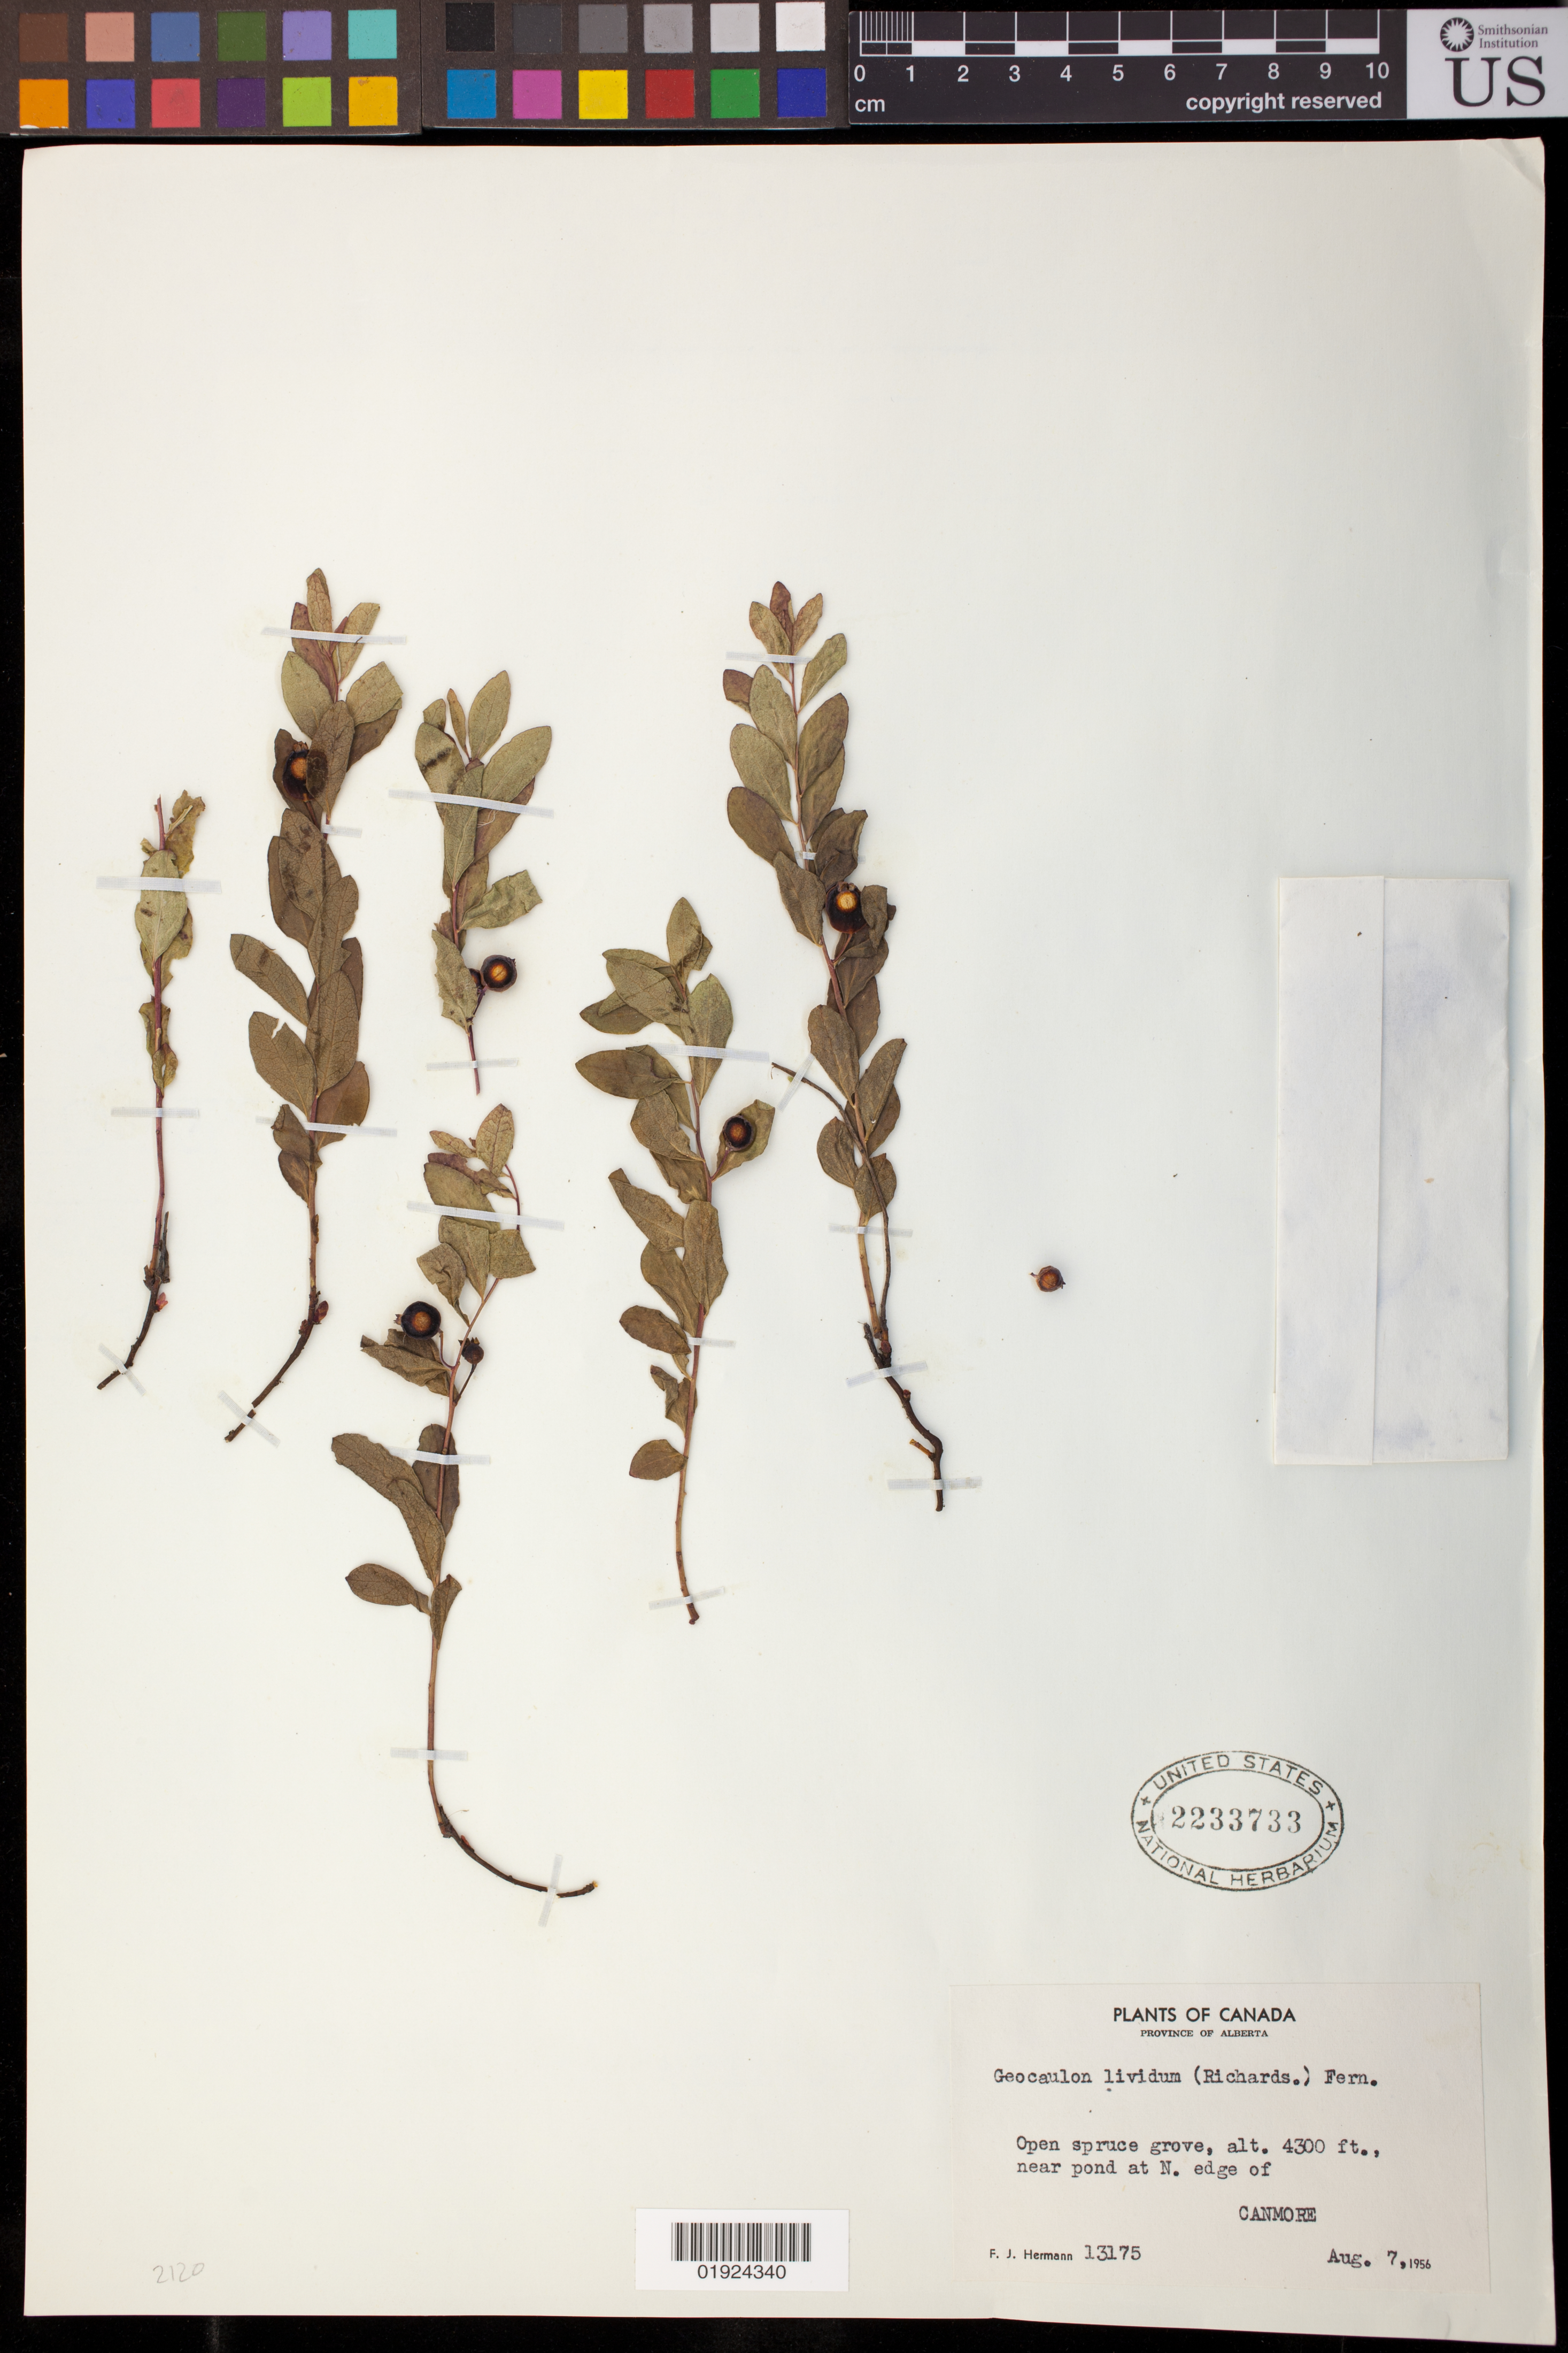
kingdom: Plantae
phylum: Tracheophyta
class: Magnoliopsida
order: Santalales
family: Comandraceae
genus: Geocaulon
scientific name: Geocaulon lividum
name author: (Richardson) Fernald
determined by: Piehl, M. A.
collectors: F. J. Hermann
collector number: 13175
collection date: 1956-08-07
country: Canada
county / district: Canmore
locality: N. edge of Canmore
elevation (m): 1311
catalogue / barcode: US 2233733